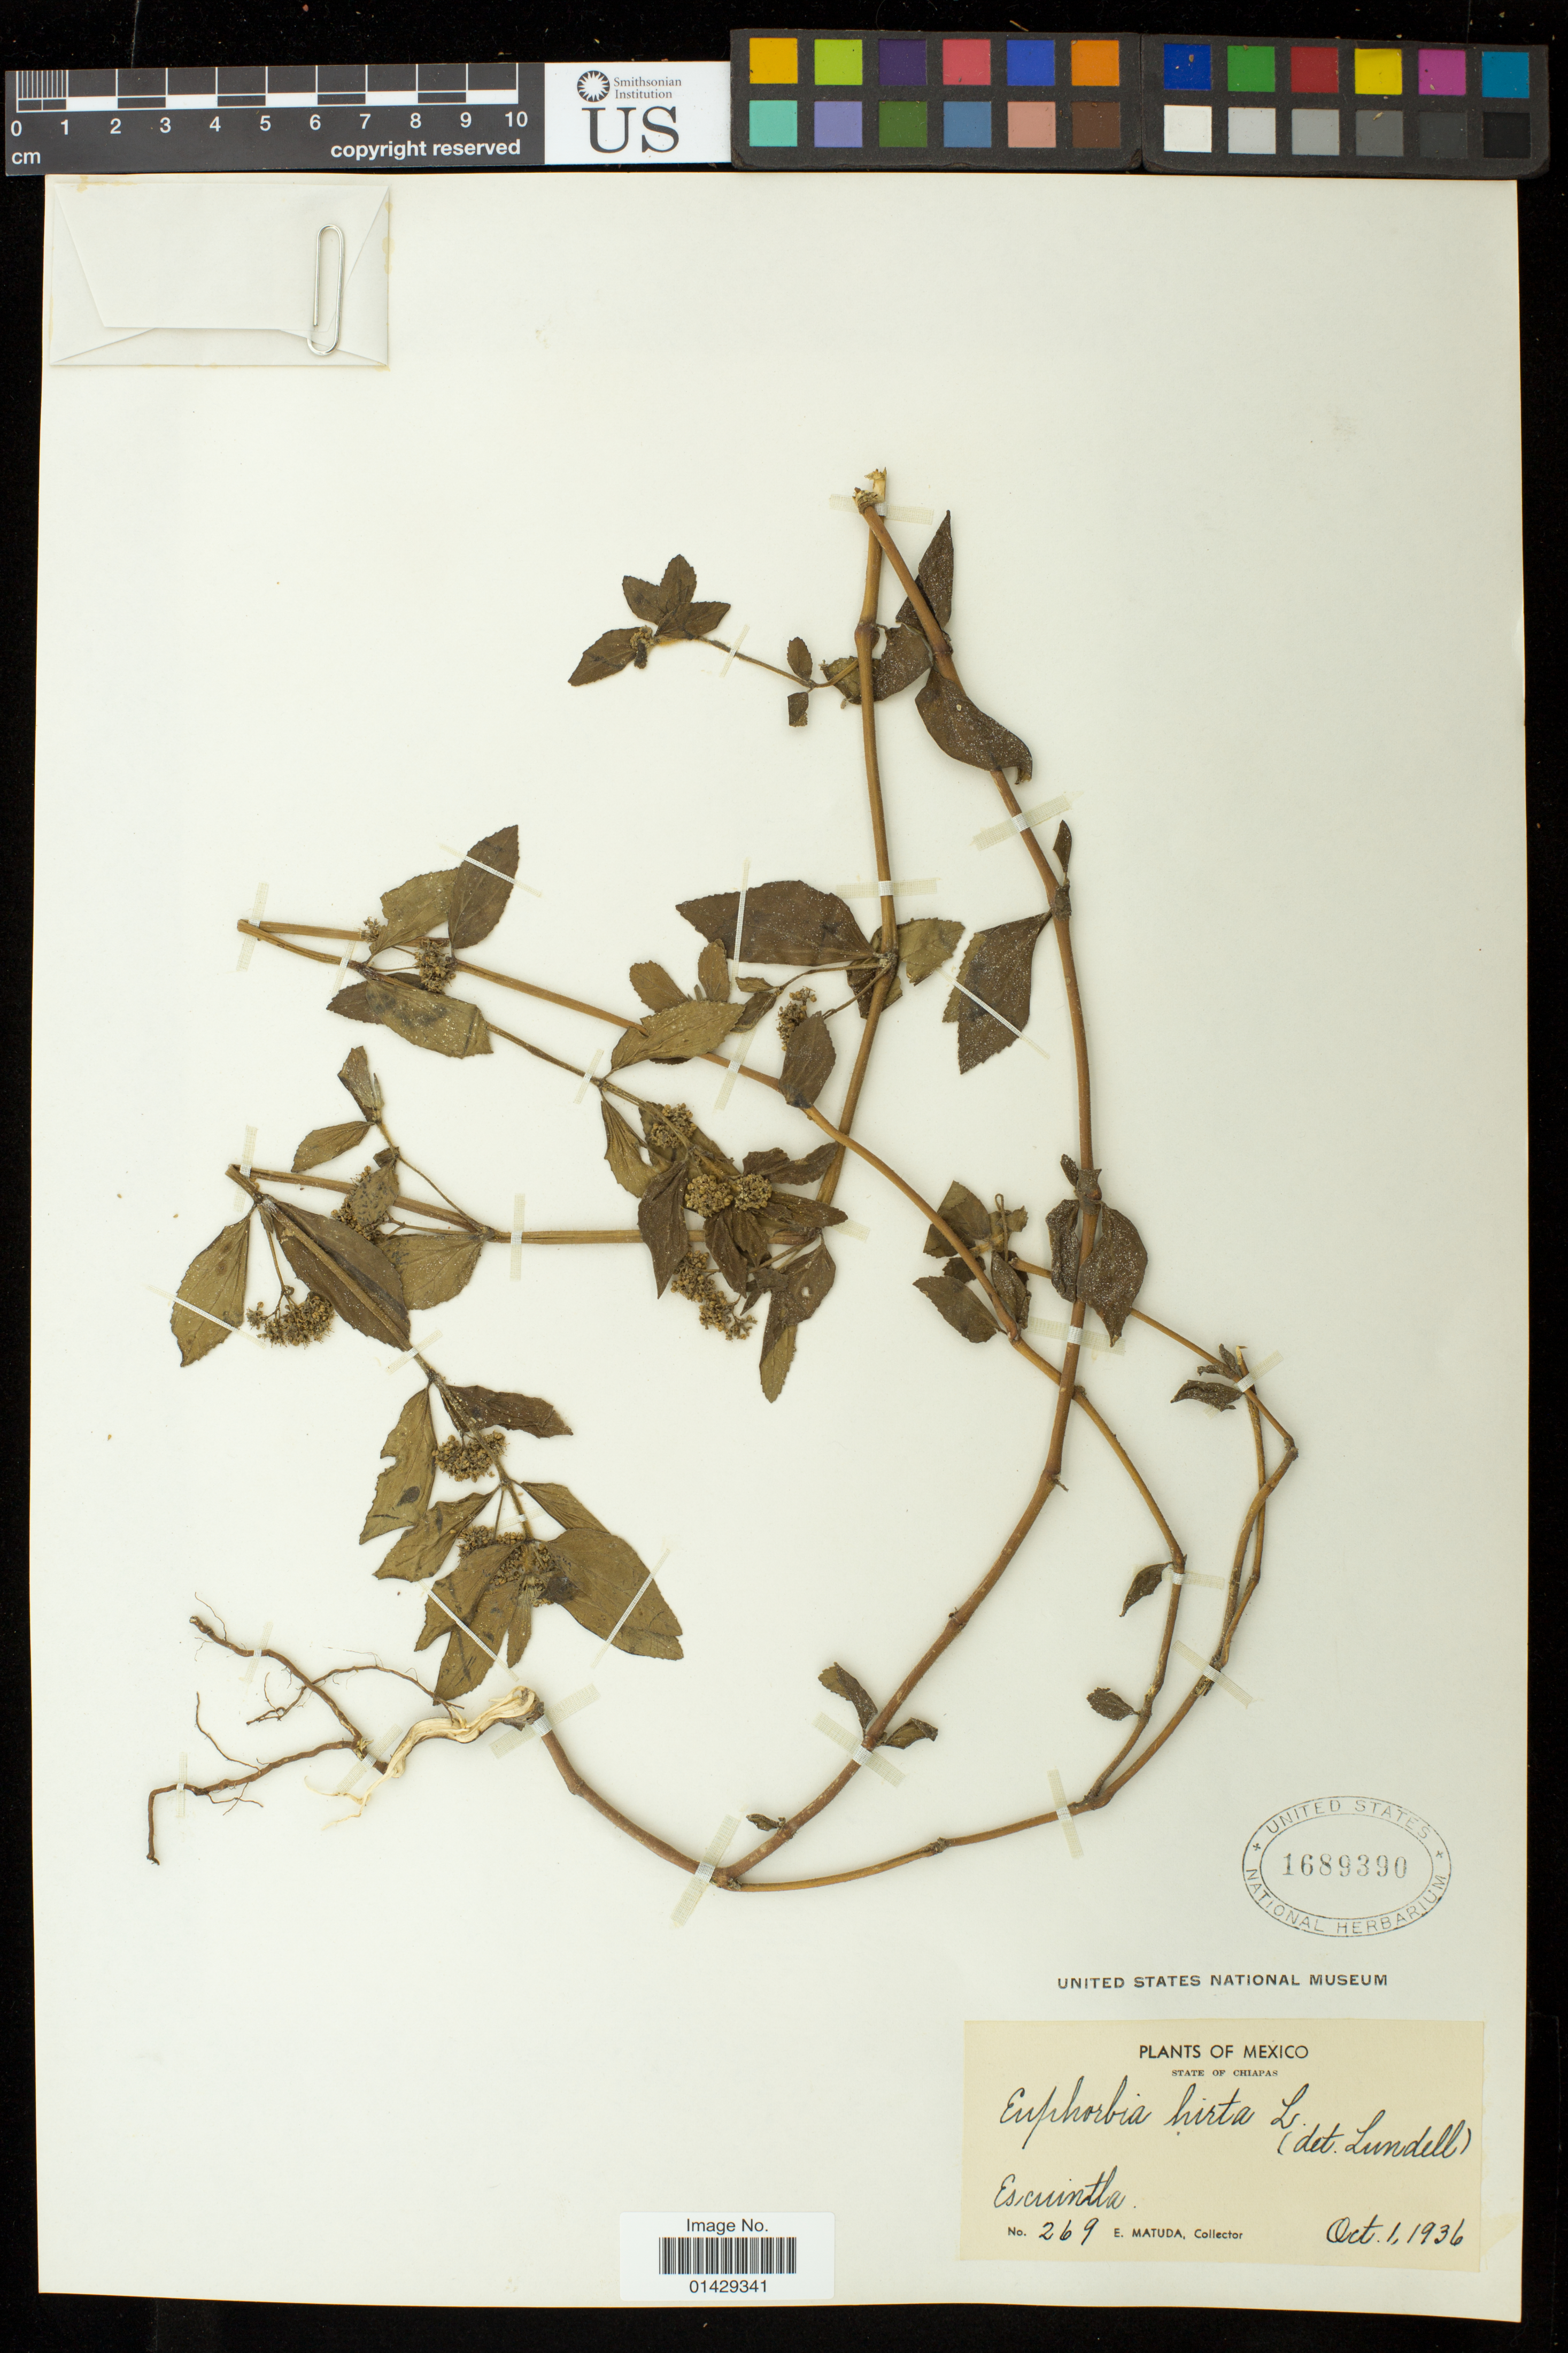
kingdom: Plantae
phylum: Tracheophyta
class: Magnoliopsida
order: Malpighiales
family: Euphorbiaceae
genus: Euphorbia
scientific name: Euphorbia hirta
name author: L.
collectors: E. Matuda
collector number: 269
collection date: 1936-10-01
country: Mexico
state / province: Chiapas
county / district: Escuintla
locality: Escuintla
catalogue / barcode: US 1689390